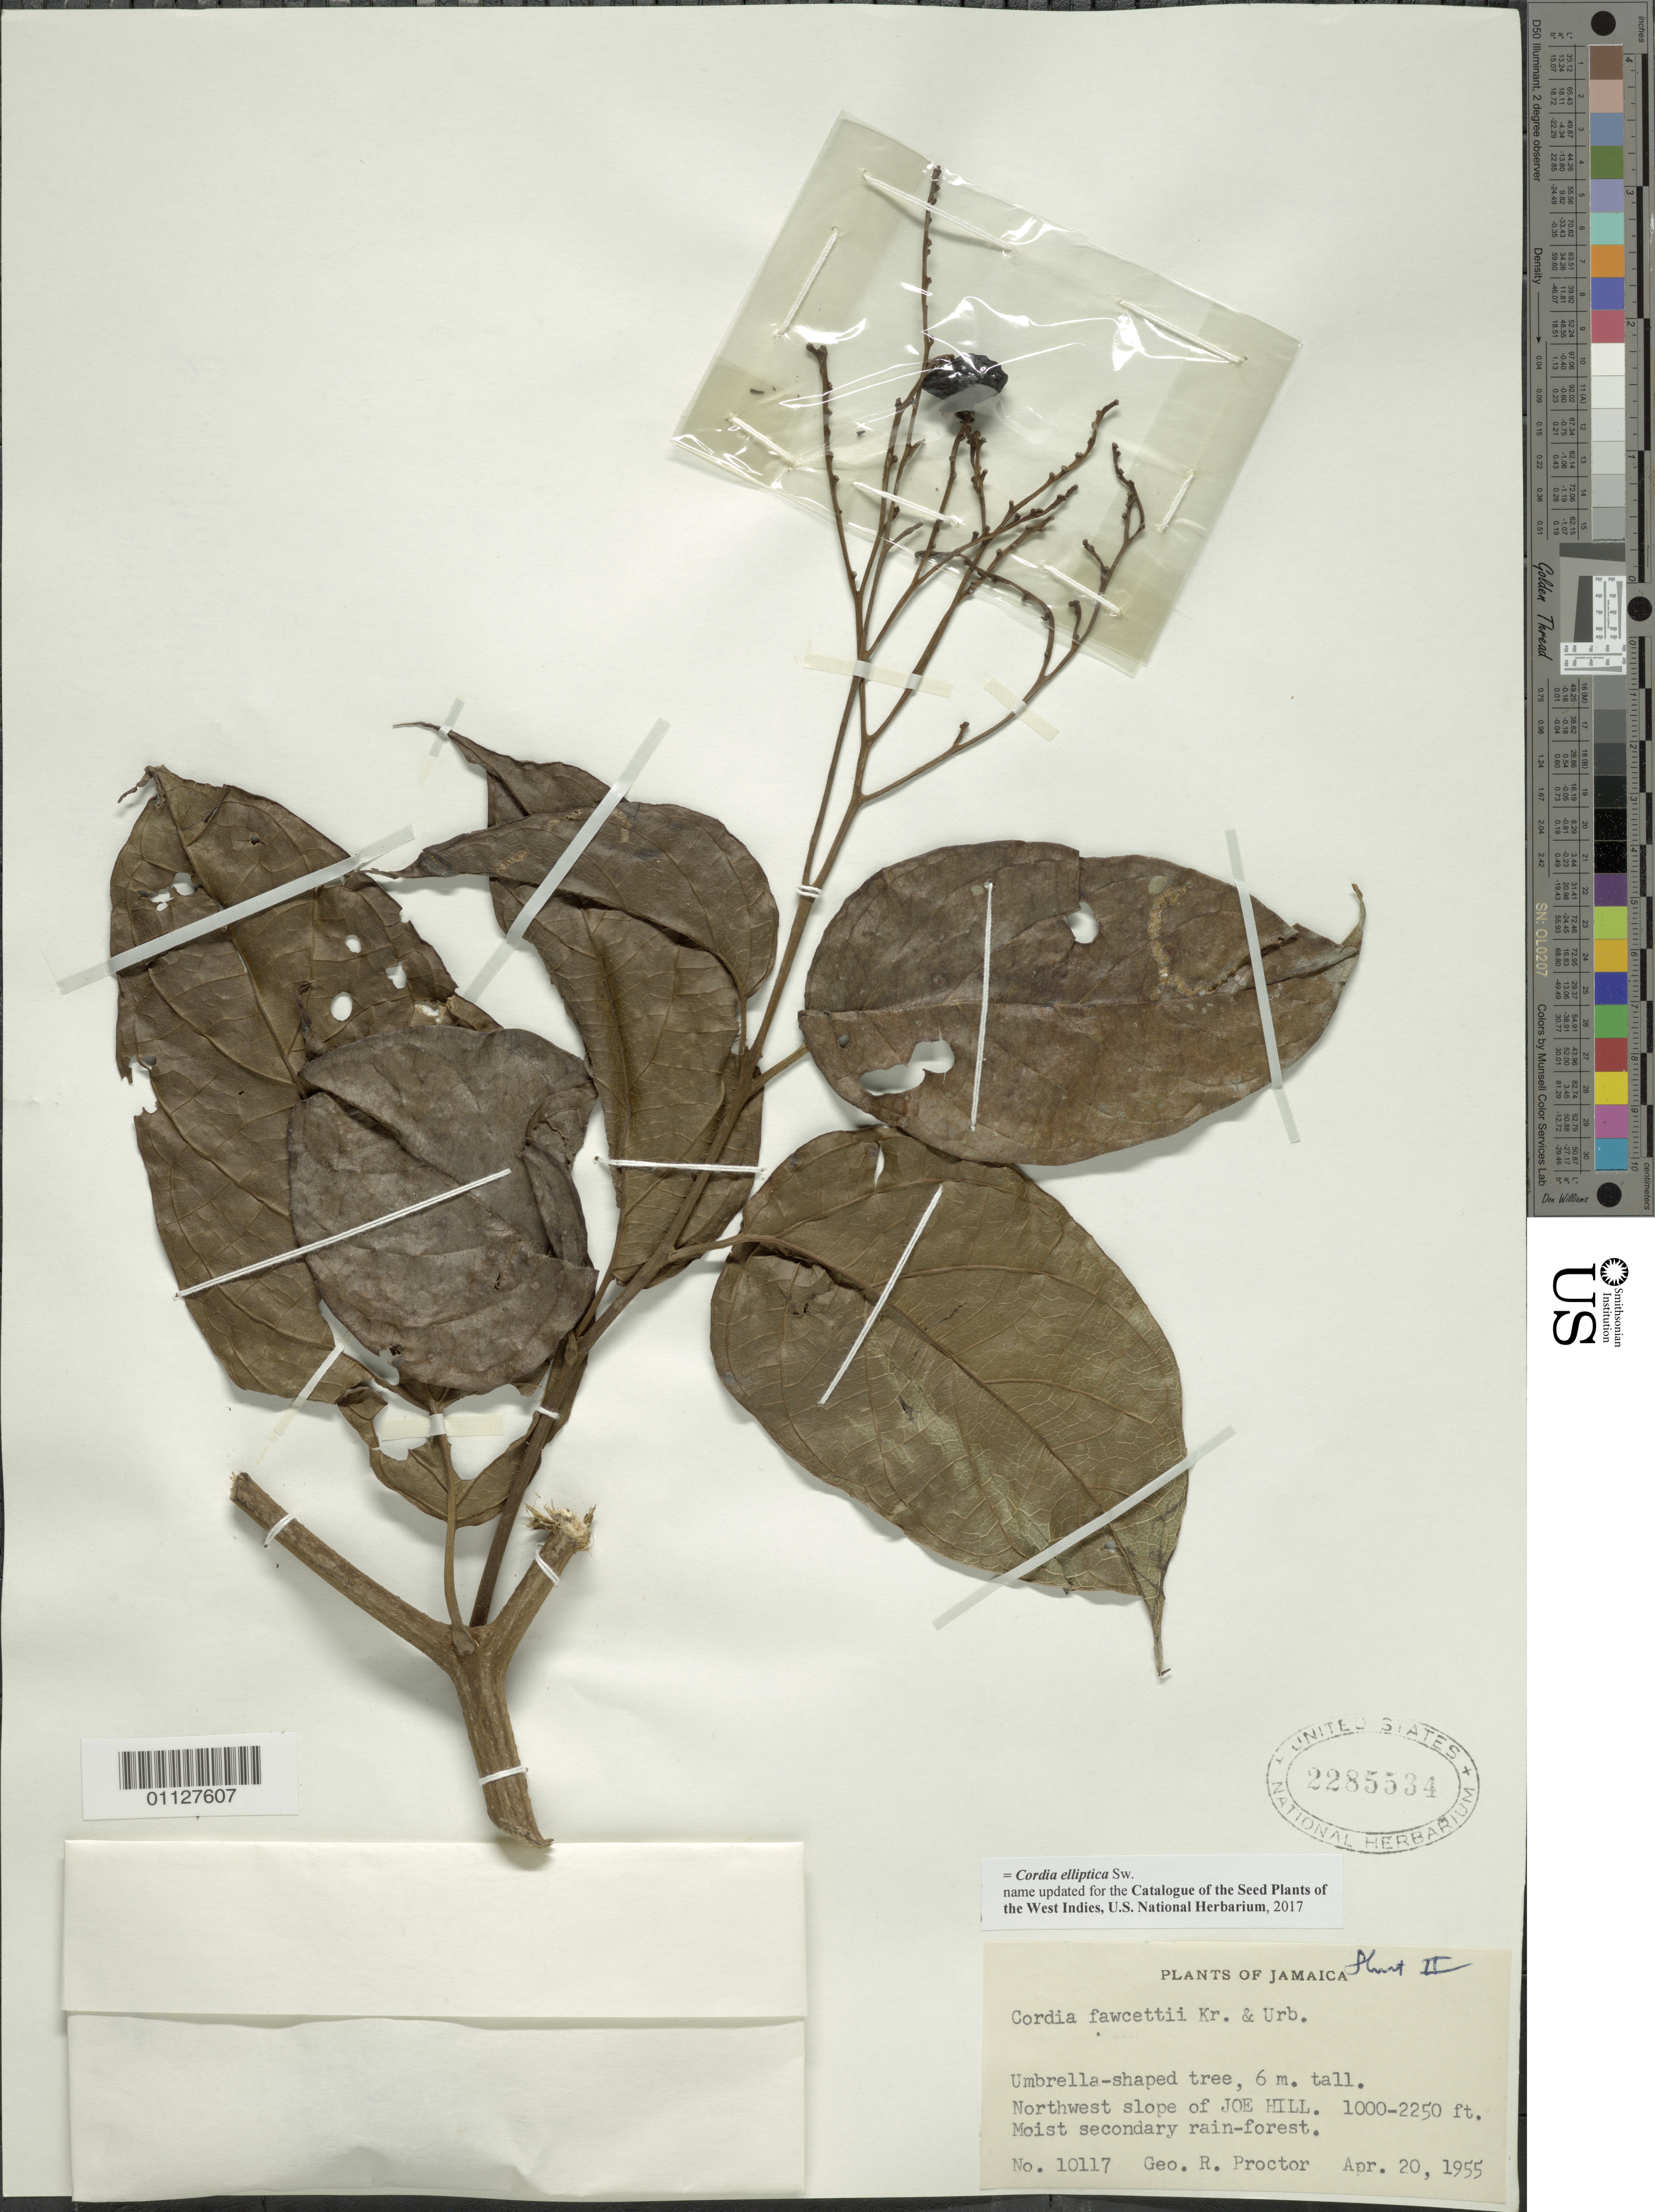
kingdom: Plantae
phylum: Tracheophyta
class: Magnoliopsida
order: Boraginales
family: Cordiaceae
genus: Cordia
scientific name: Cordia elliptica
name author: Sw.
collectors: G. R. Proctor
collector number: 10117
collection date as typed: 20 Apr 1955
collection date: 1955-04-20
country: Jamaica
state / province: Portland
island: Jamaica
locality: NW slope of Joe Hill. Moist secondary rain-forest.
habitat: Moist secondary rainforest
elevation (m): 305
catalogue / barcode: US 2285534